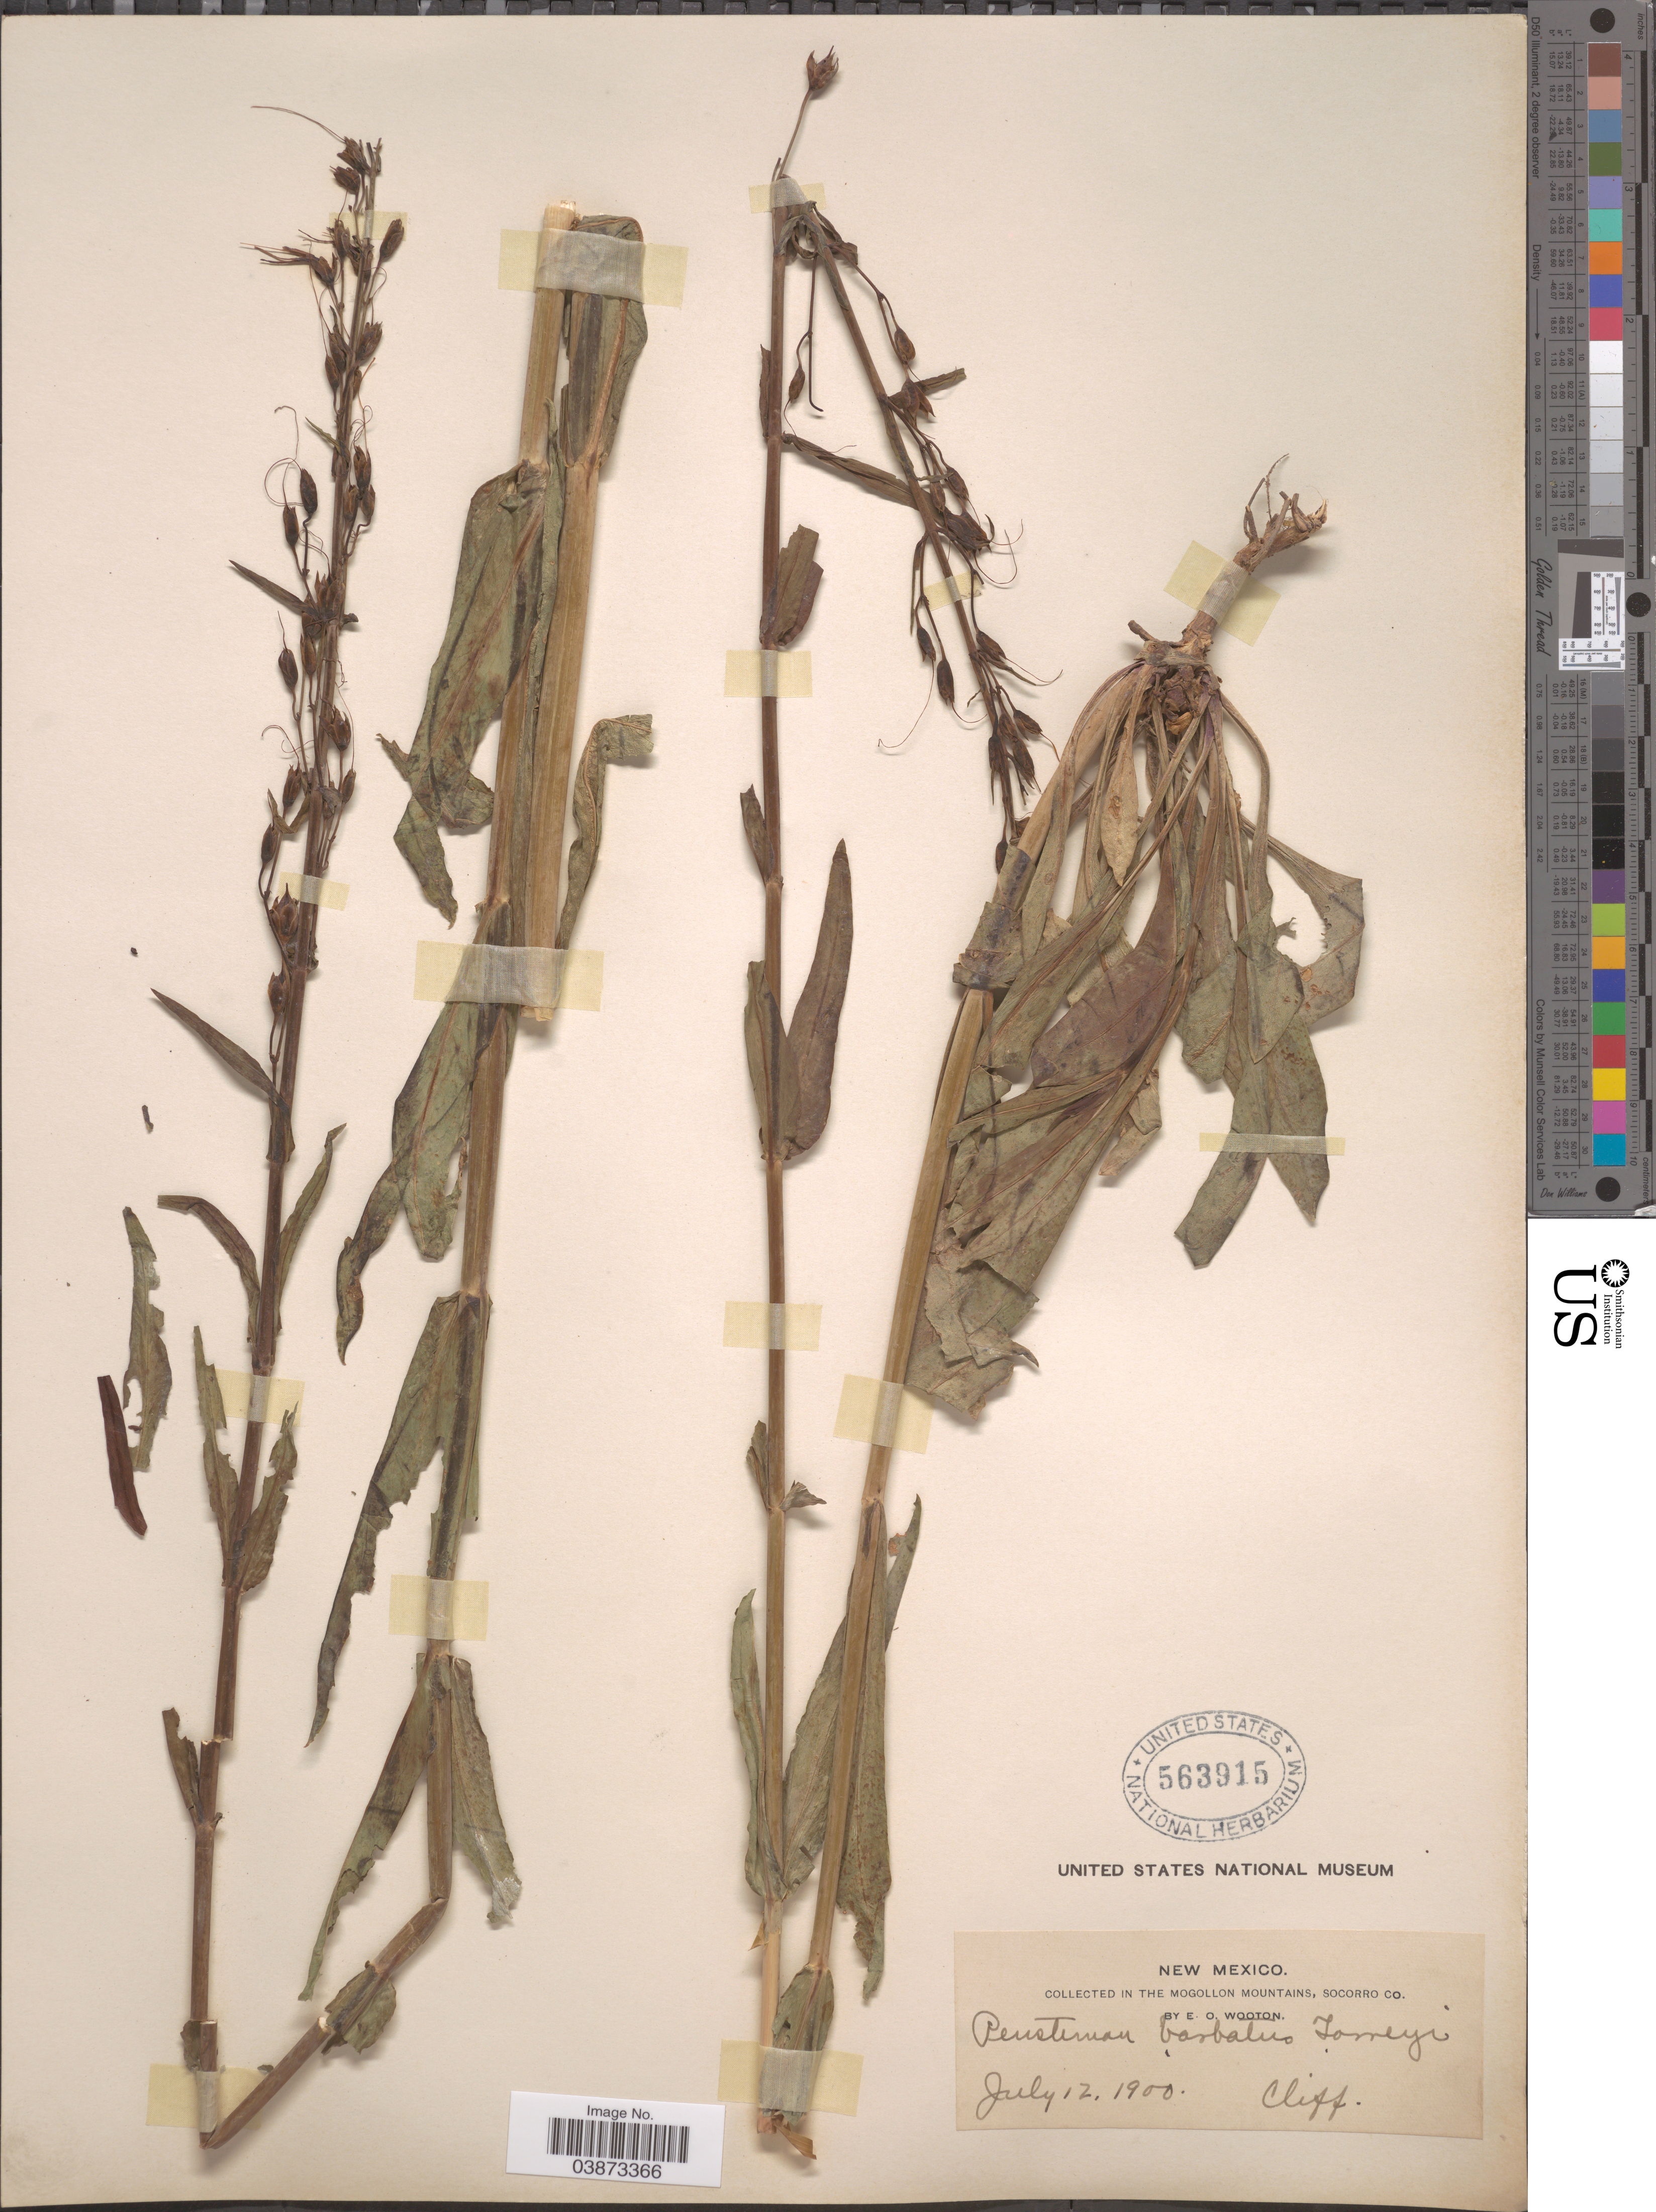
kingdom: Plantae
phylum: Tracheophyta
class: Magnoliopsida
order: Lamiales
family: Plantaginaceae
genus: Penstemon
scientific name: Penstemon barbatus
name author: (Cav.) Roth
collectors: E. O. Wooton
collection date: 1900-07-12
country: United States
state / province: New Mexico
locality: In the Mogollon Mountains, Socorro Co. Cliff.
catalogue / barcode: US 563915